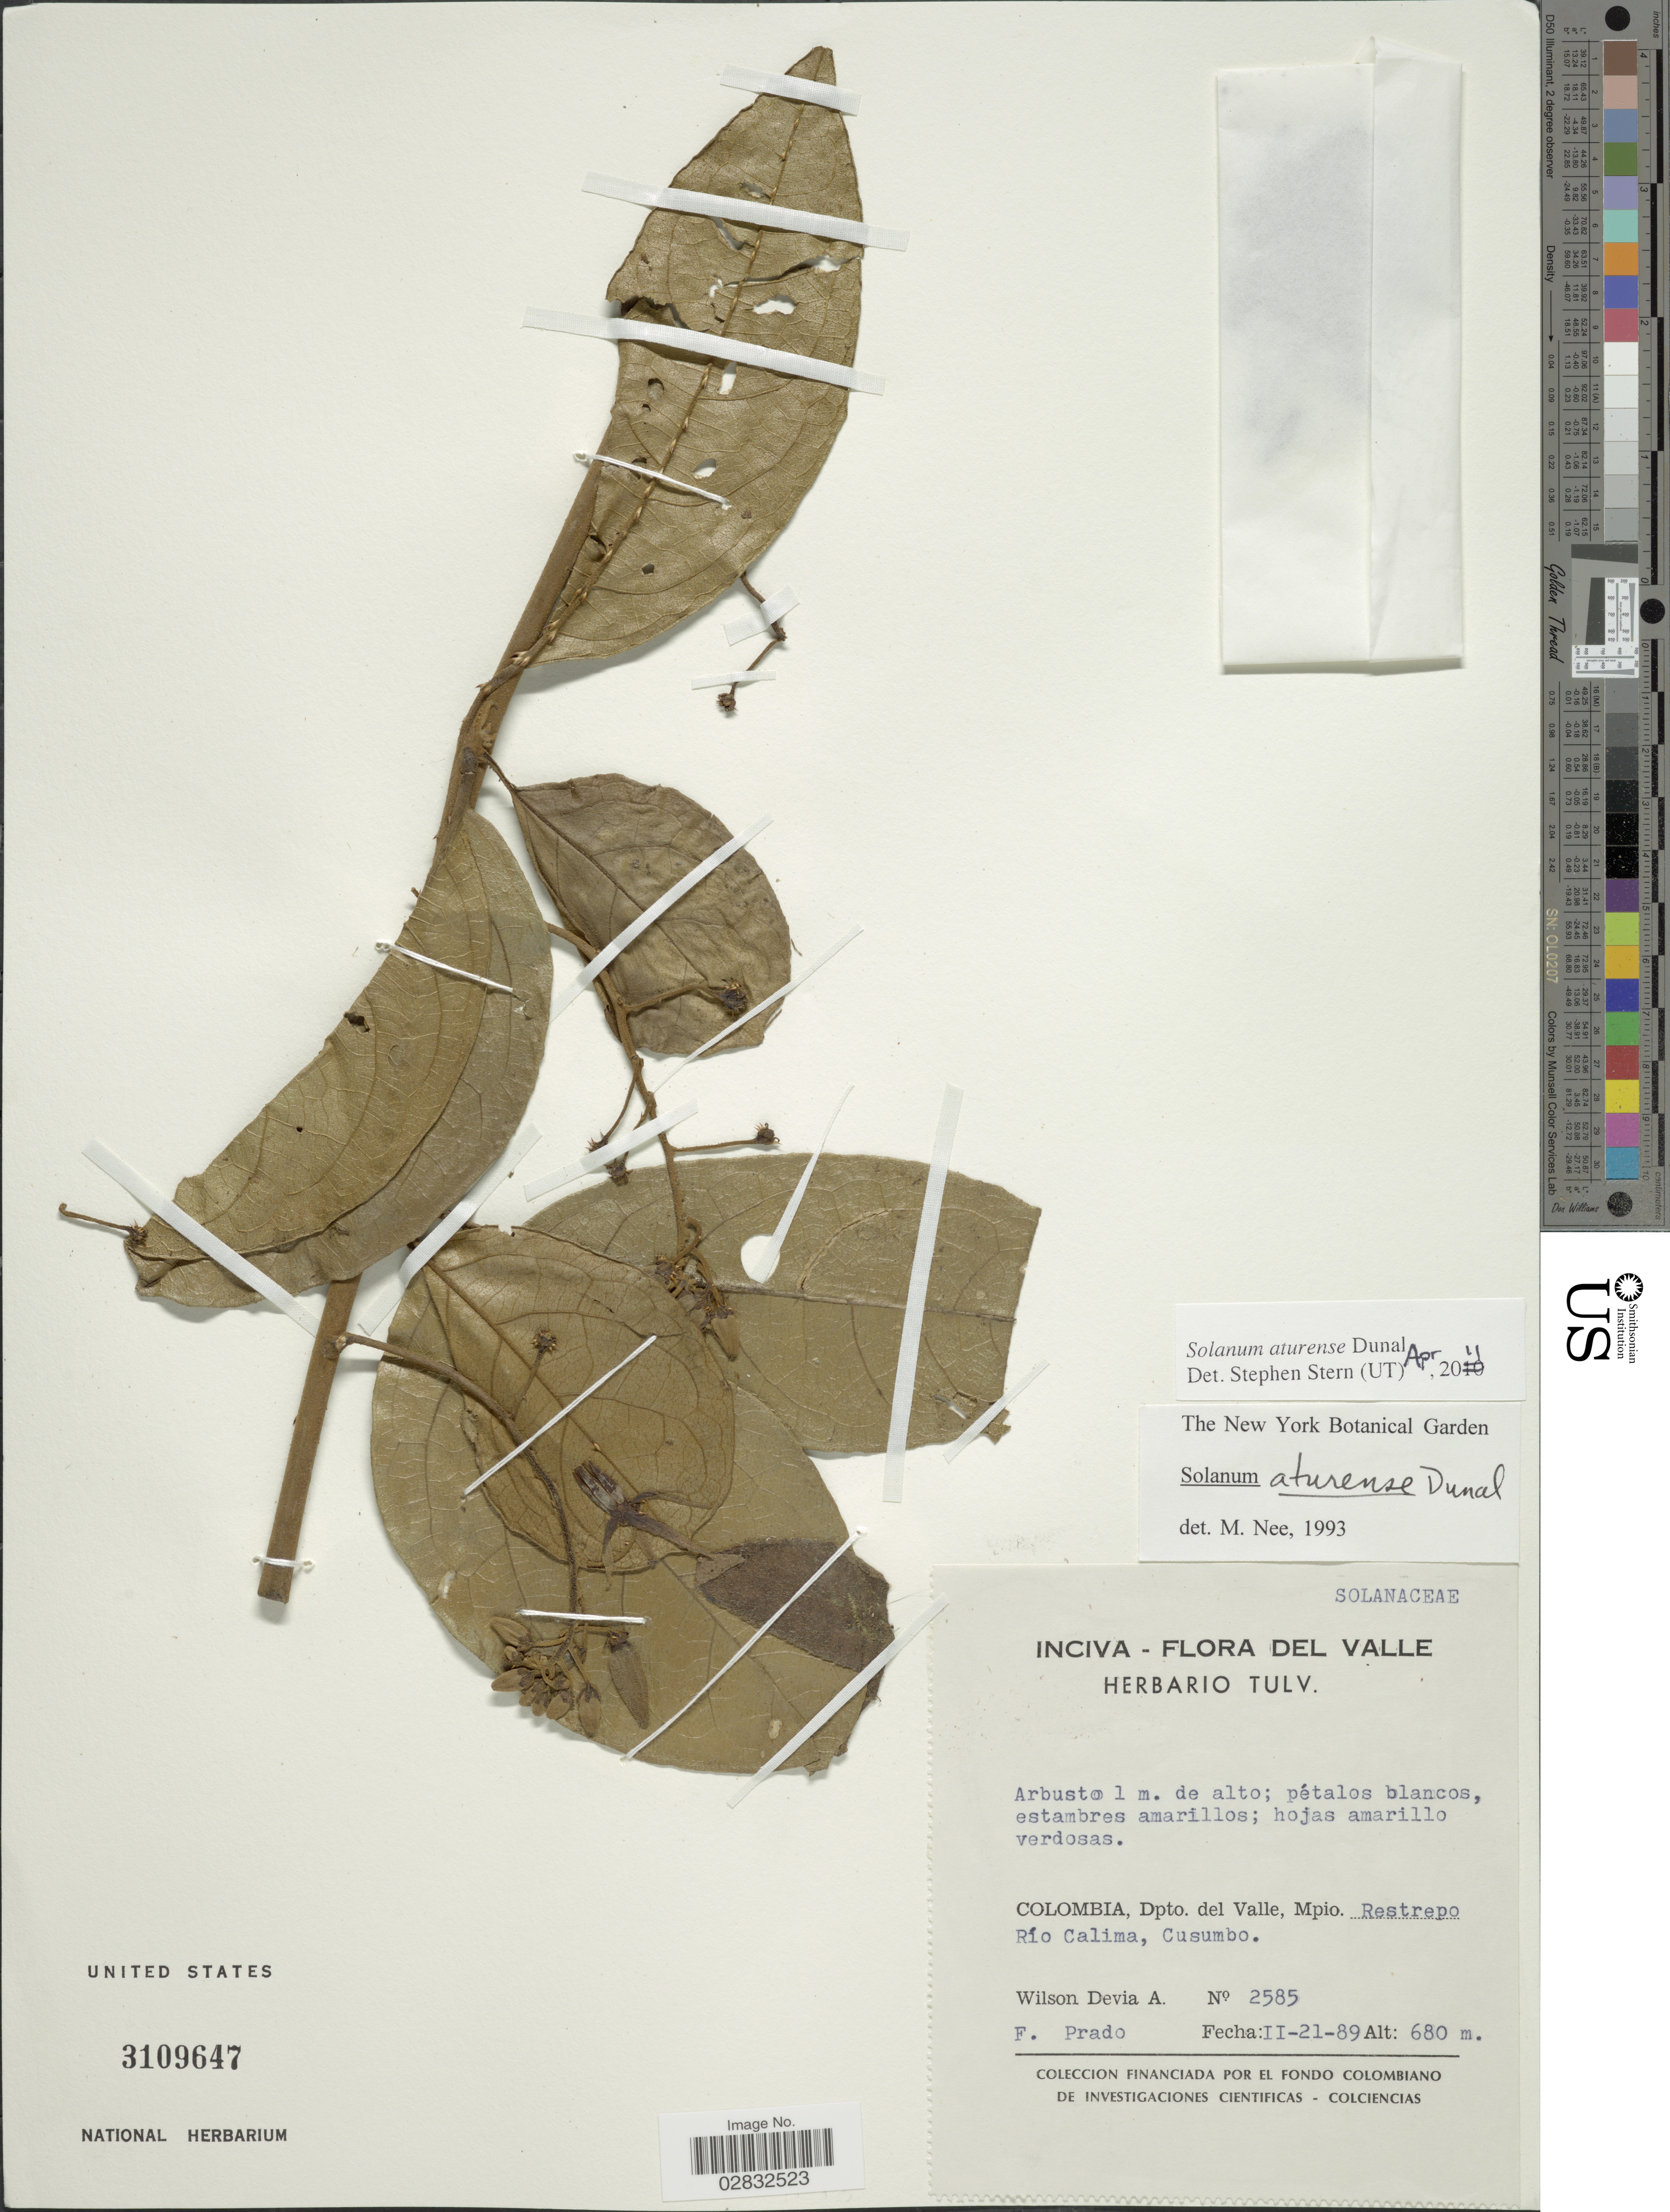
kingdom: Plantae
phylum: Tracheophyta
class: Magnoliopsida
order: Solanales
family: Solanaceae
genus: Solanum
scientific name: Solanum aturense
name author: Dunal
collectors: W. Devia A. & F. Prado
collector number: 2585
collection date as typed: Transcribed d/m/y: 21/2/89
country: Colombia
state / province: Valle del Cauca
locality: El Valle, Dpto. del Valle, Restrepo Río Calima, Cusumbo.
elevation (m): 680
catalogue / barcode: US 3109647